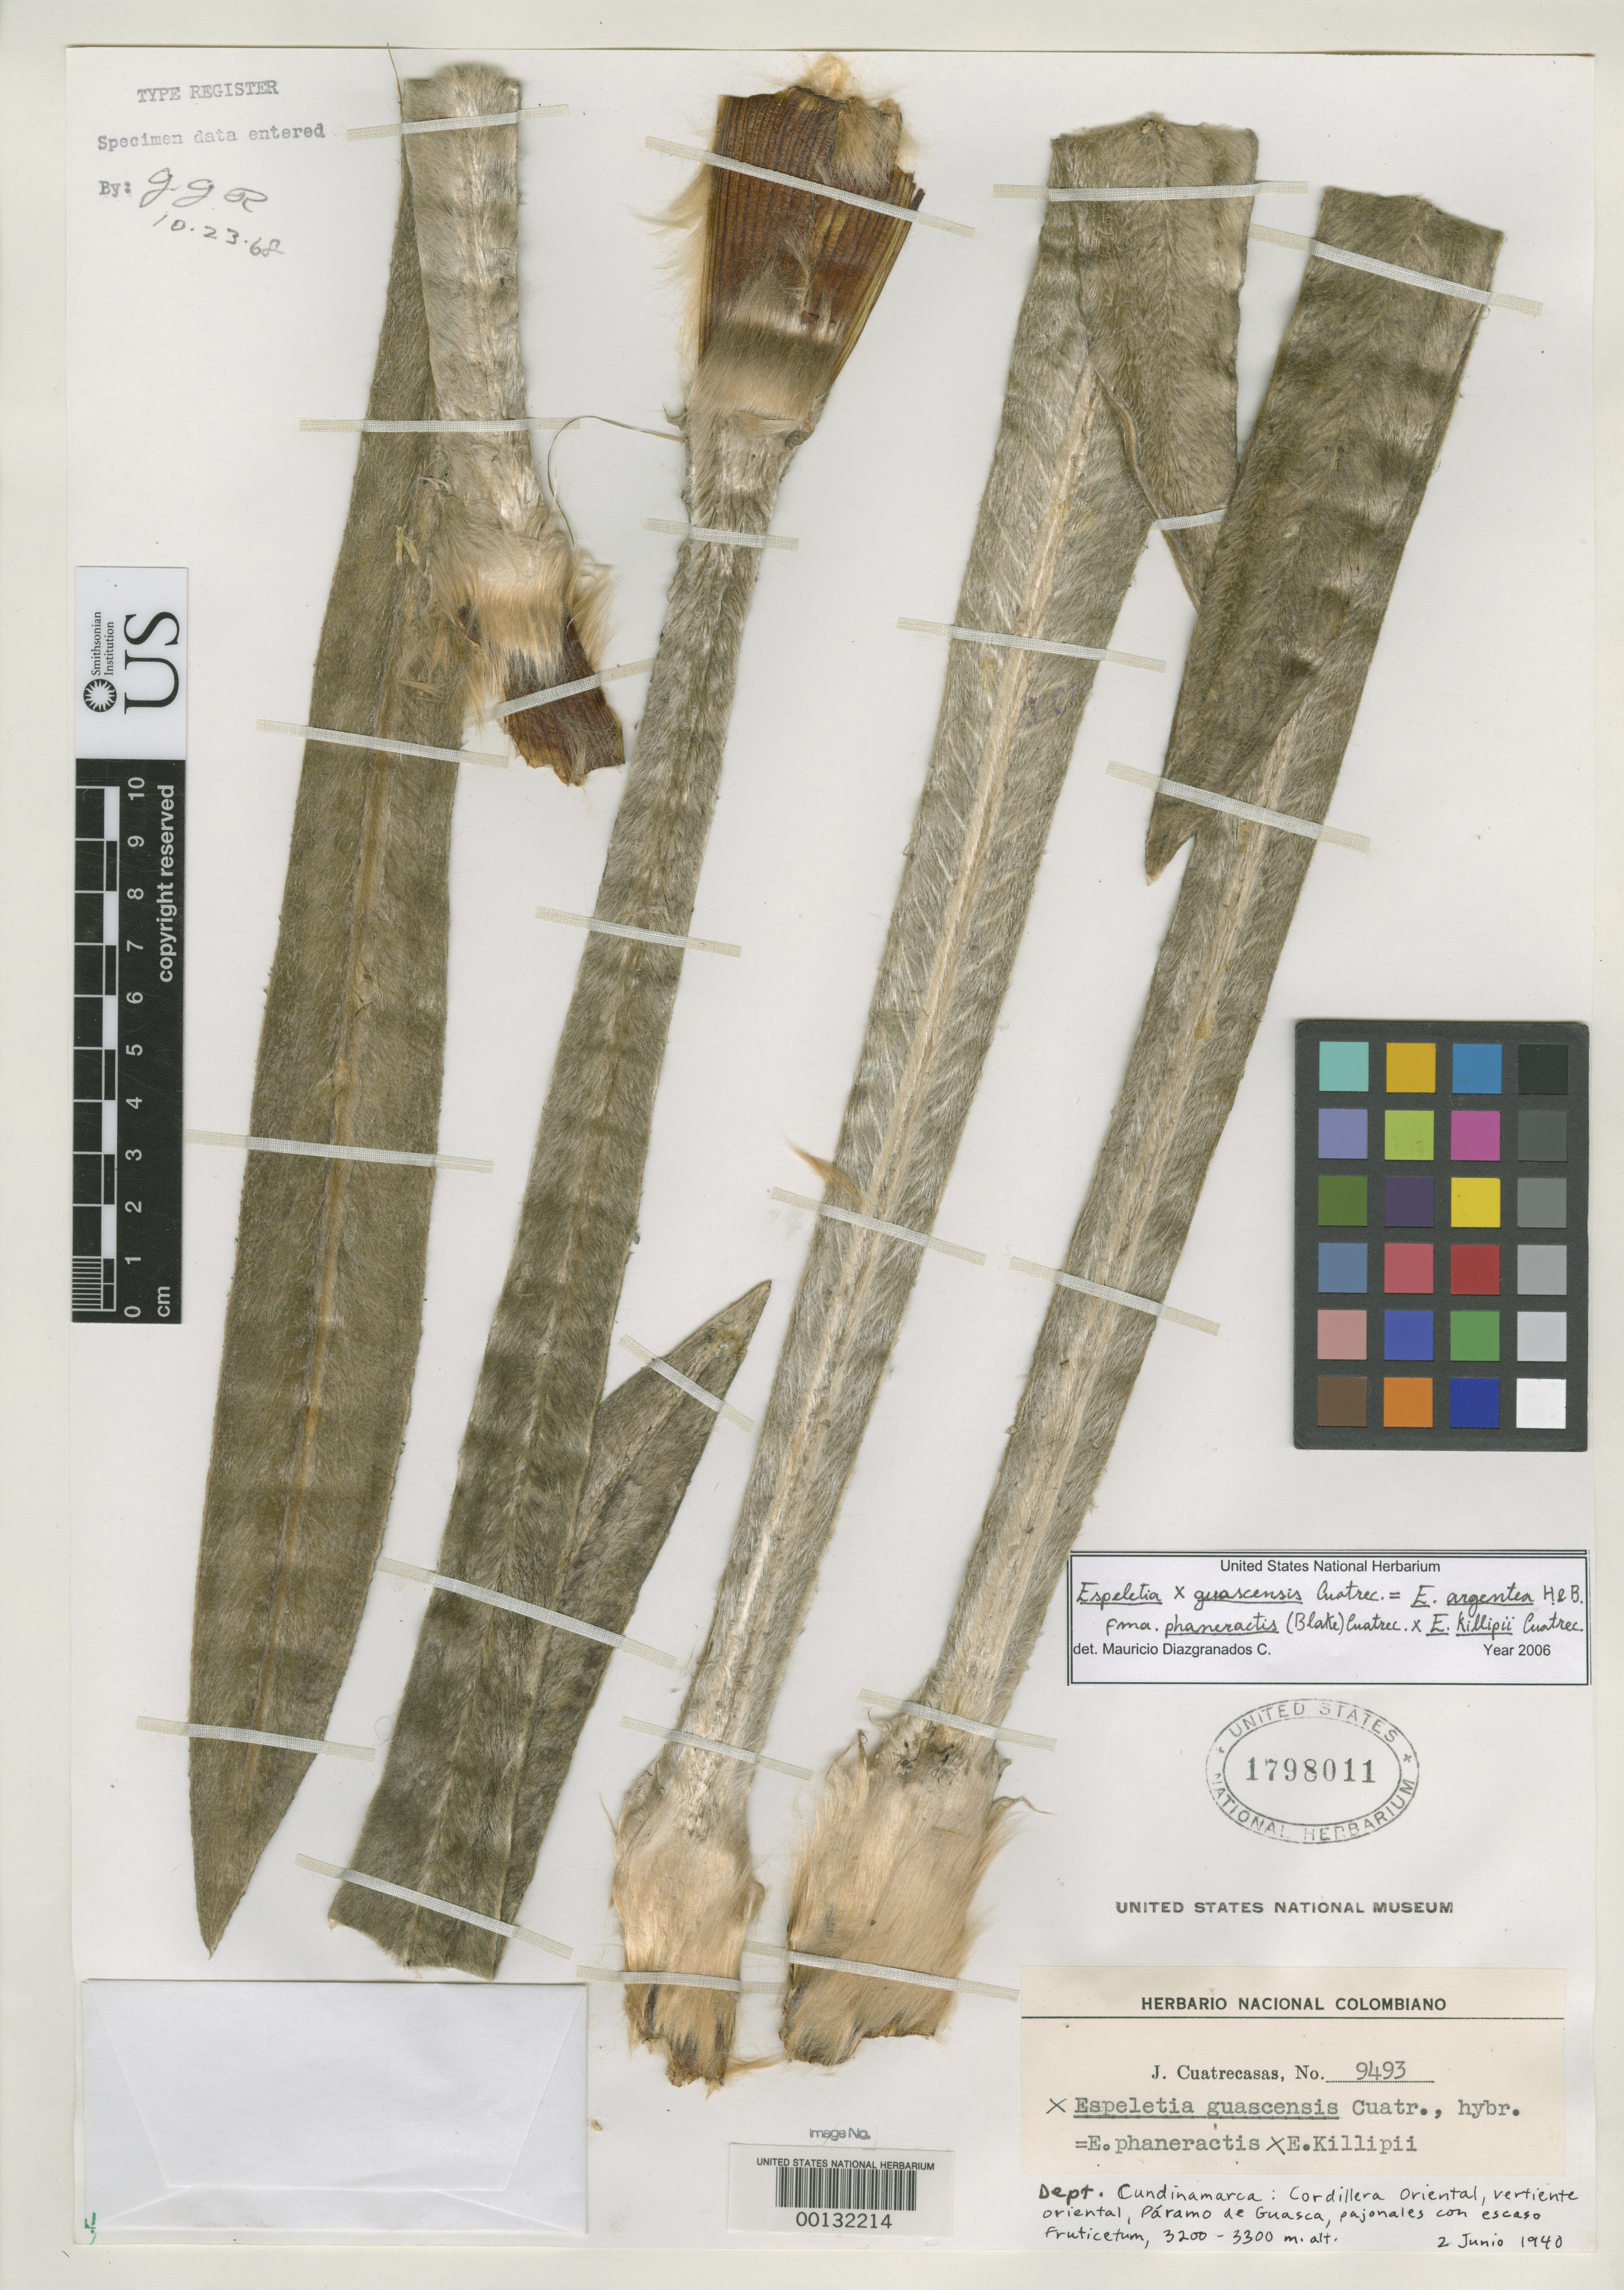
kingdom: Plantae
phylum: Tracheophyta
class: Magnoliopsida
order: Asterales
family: Asteraceae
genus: Espeletia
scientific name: Espeletia x guascensis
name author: Cuatrec.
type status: Isotype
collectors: J. Cuatrecasas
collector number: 9493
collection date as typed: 02 Jun 1940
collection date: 1940-06-02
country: Colombia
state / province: Cundinamarca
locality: Páramo de Guasca.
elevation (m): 3200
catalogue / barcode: US 1798011